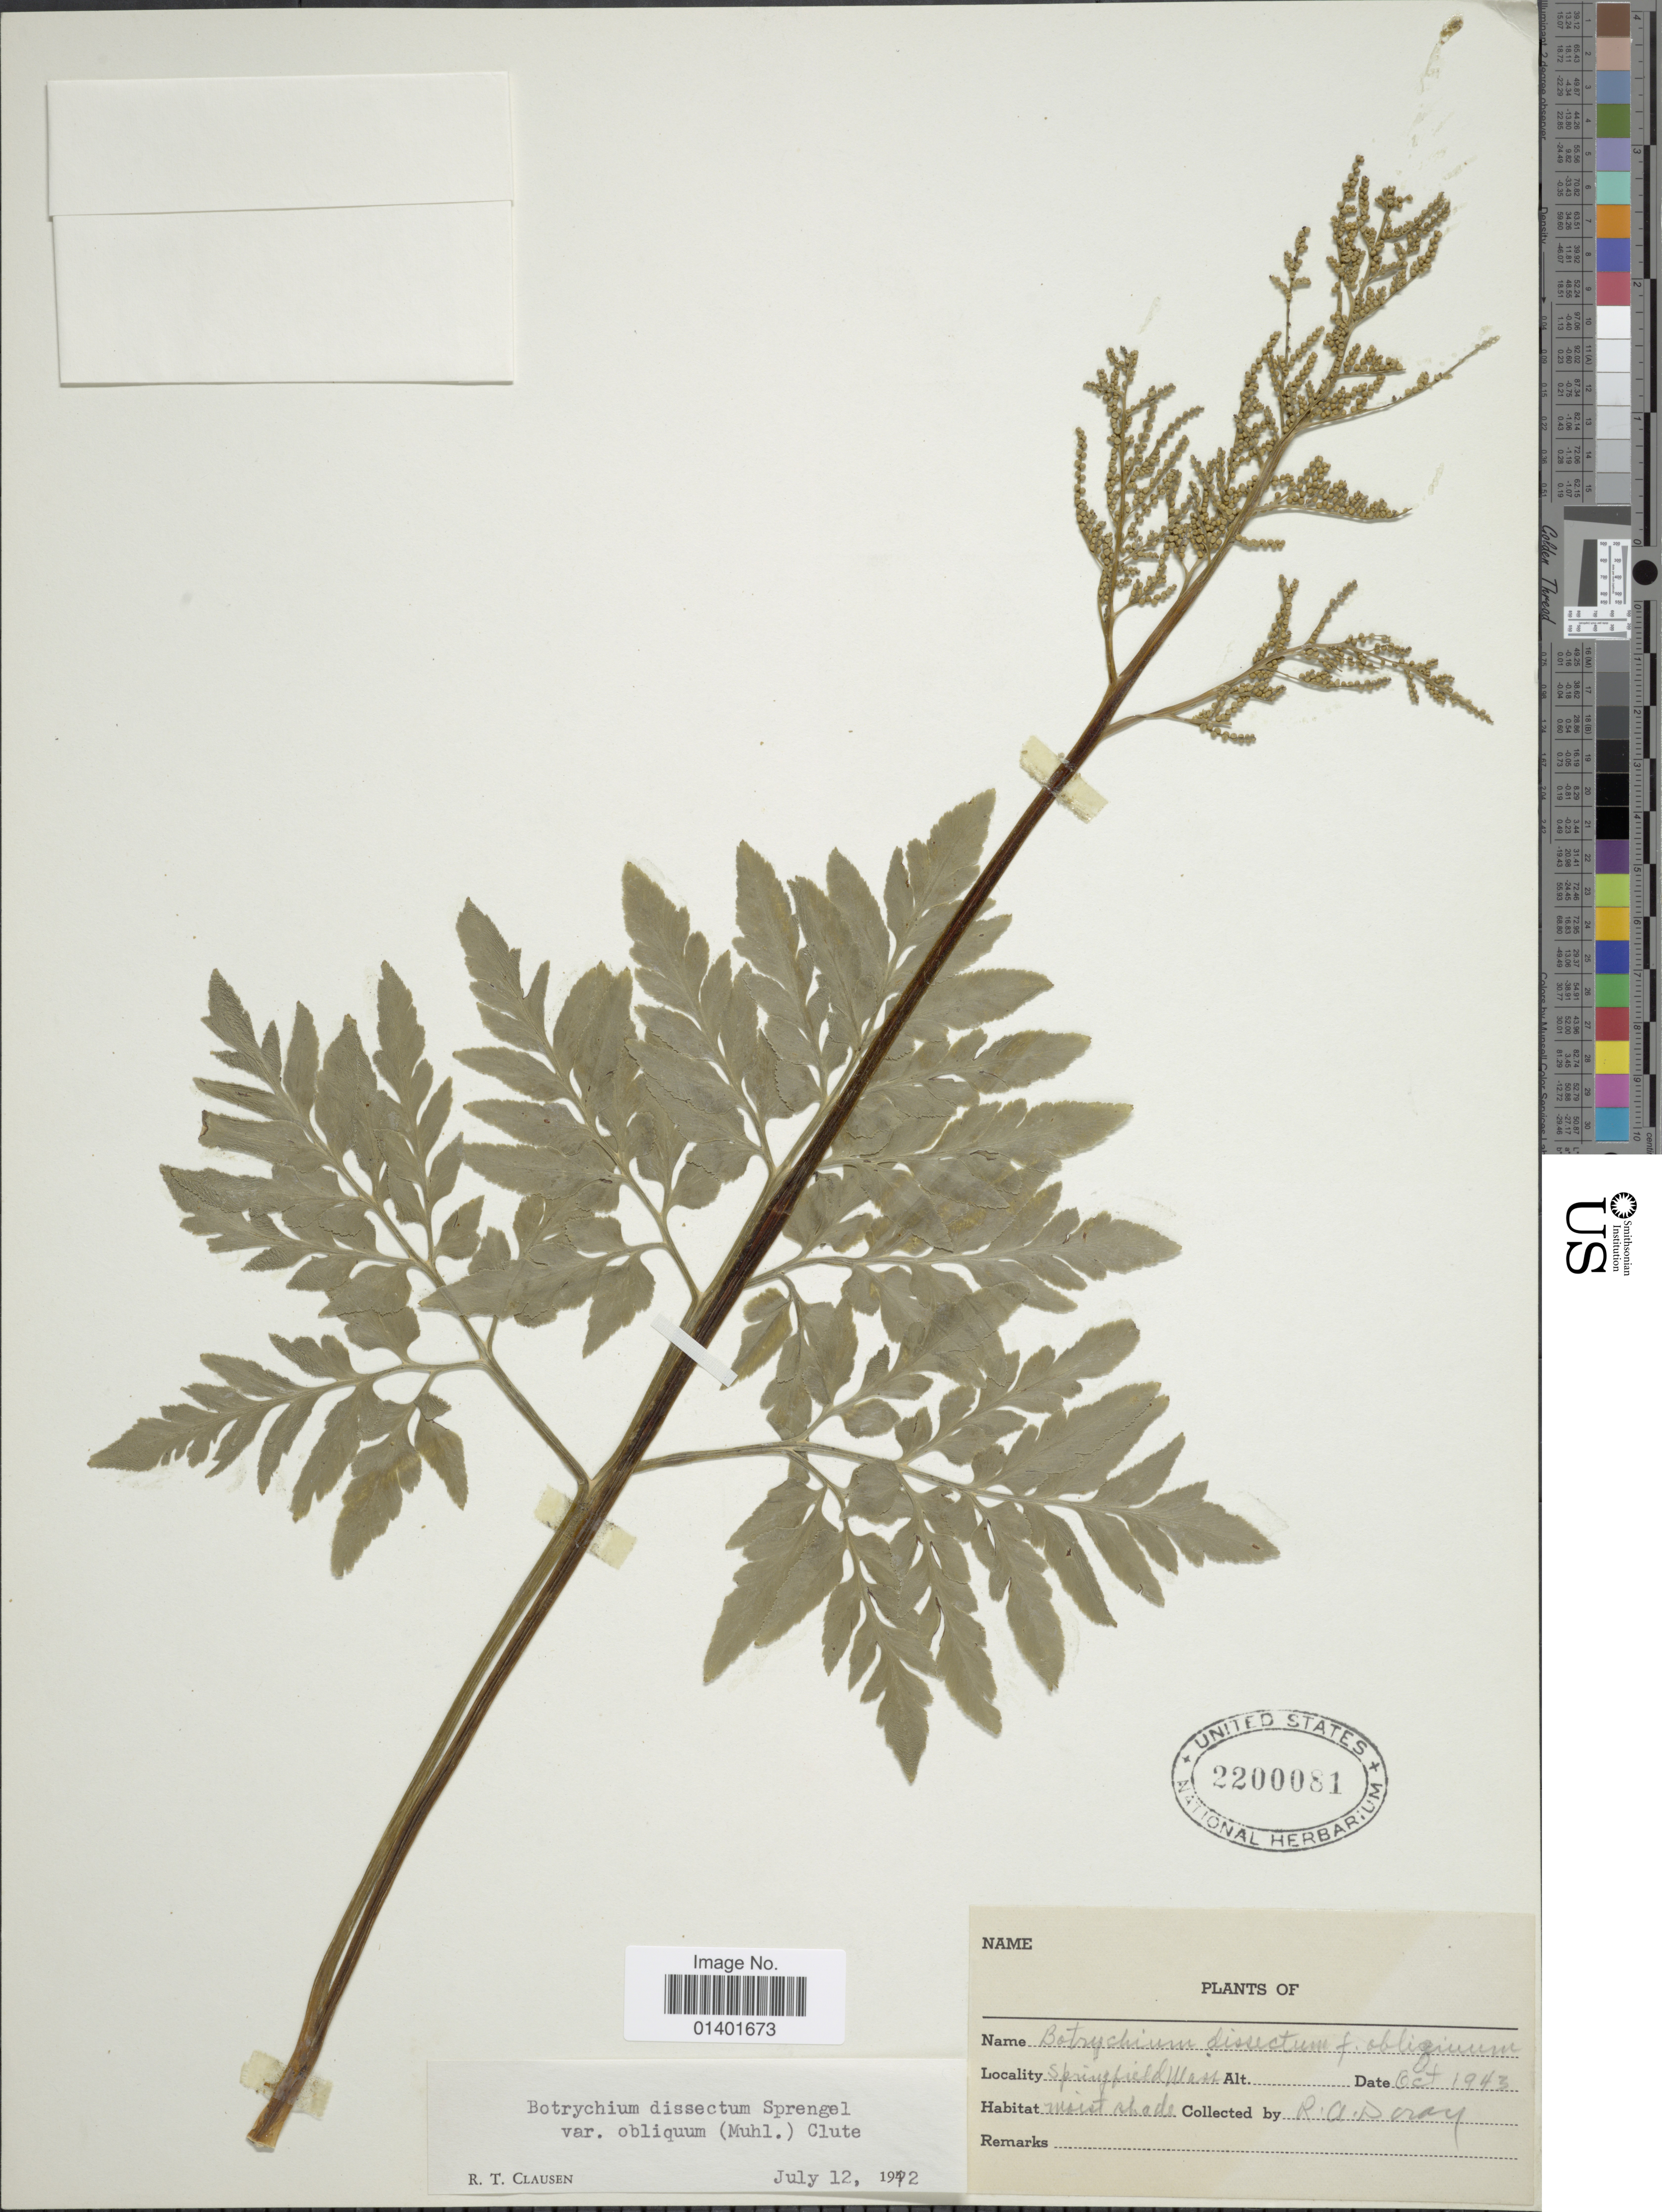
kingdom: Plantae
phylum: Tracheophyta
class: Polypodiopsida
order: Ophioglossales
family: Ophioglossaceae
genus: Botrychium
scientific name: Botrychium dissectum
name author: Spreng.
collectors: R. Doray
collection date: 1943-10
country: United States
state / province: Massachusetts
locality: Springfield.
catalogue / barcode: US 2200081